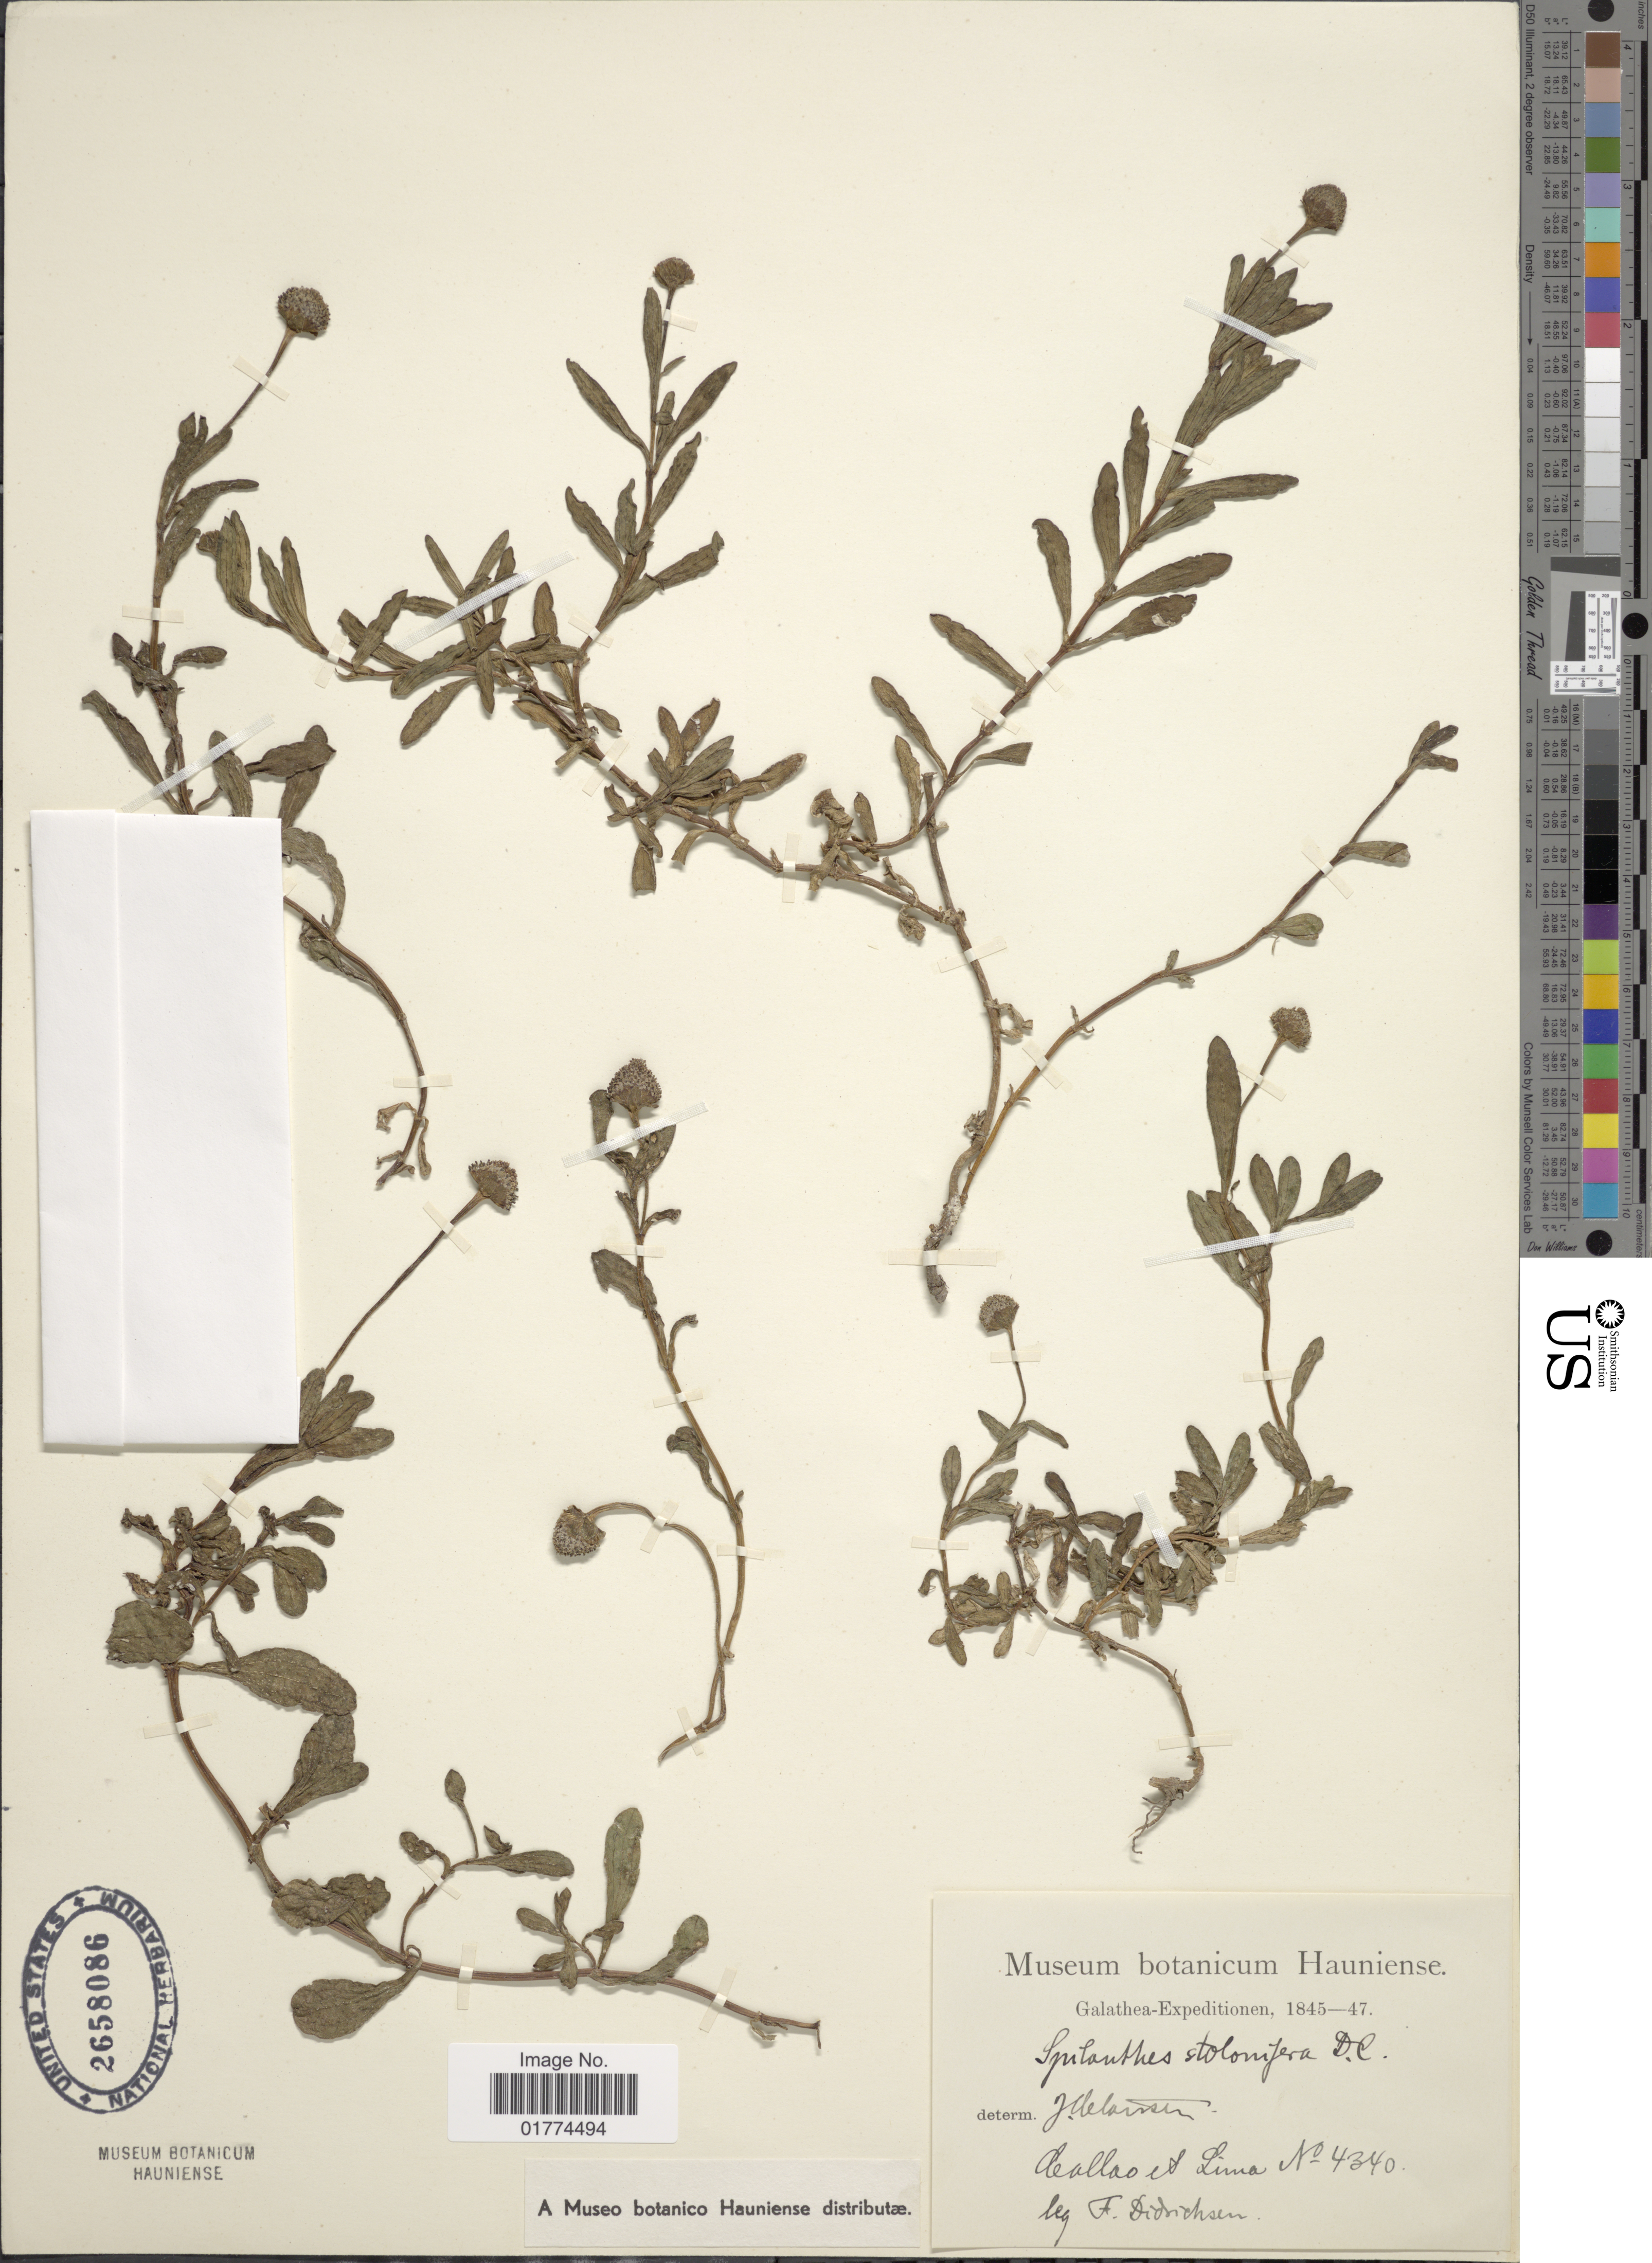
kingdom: Plantae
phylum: Tracheophyta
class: Magnoliopsida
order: Asterales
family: Asteraceae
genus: Spilanthes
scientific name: Spilanthes leiocarpa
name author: DC.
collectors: F. Didrichsen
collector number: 4340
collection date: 1845/1847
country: Peru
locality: Galathea. Callao et Lima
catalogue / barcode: US 2658086